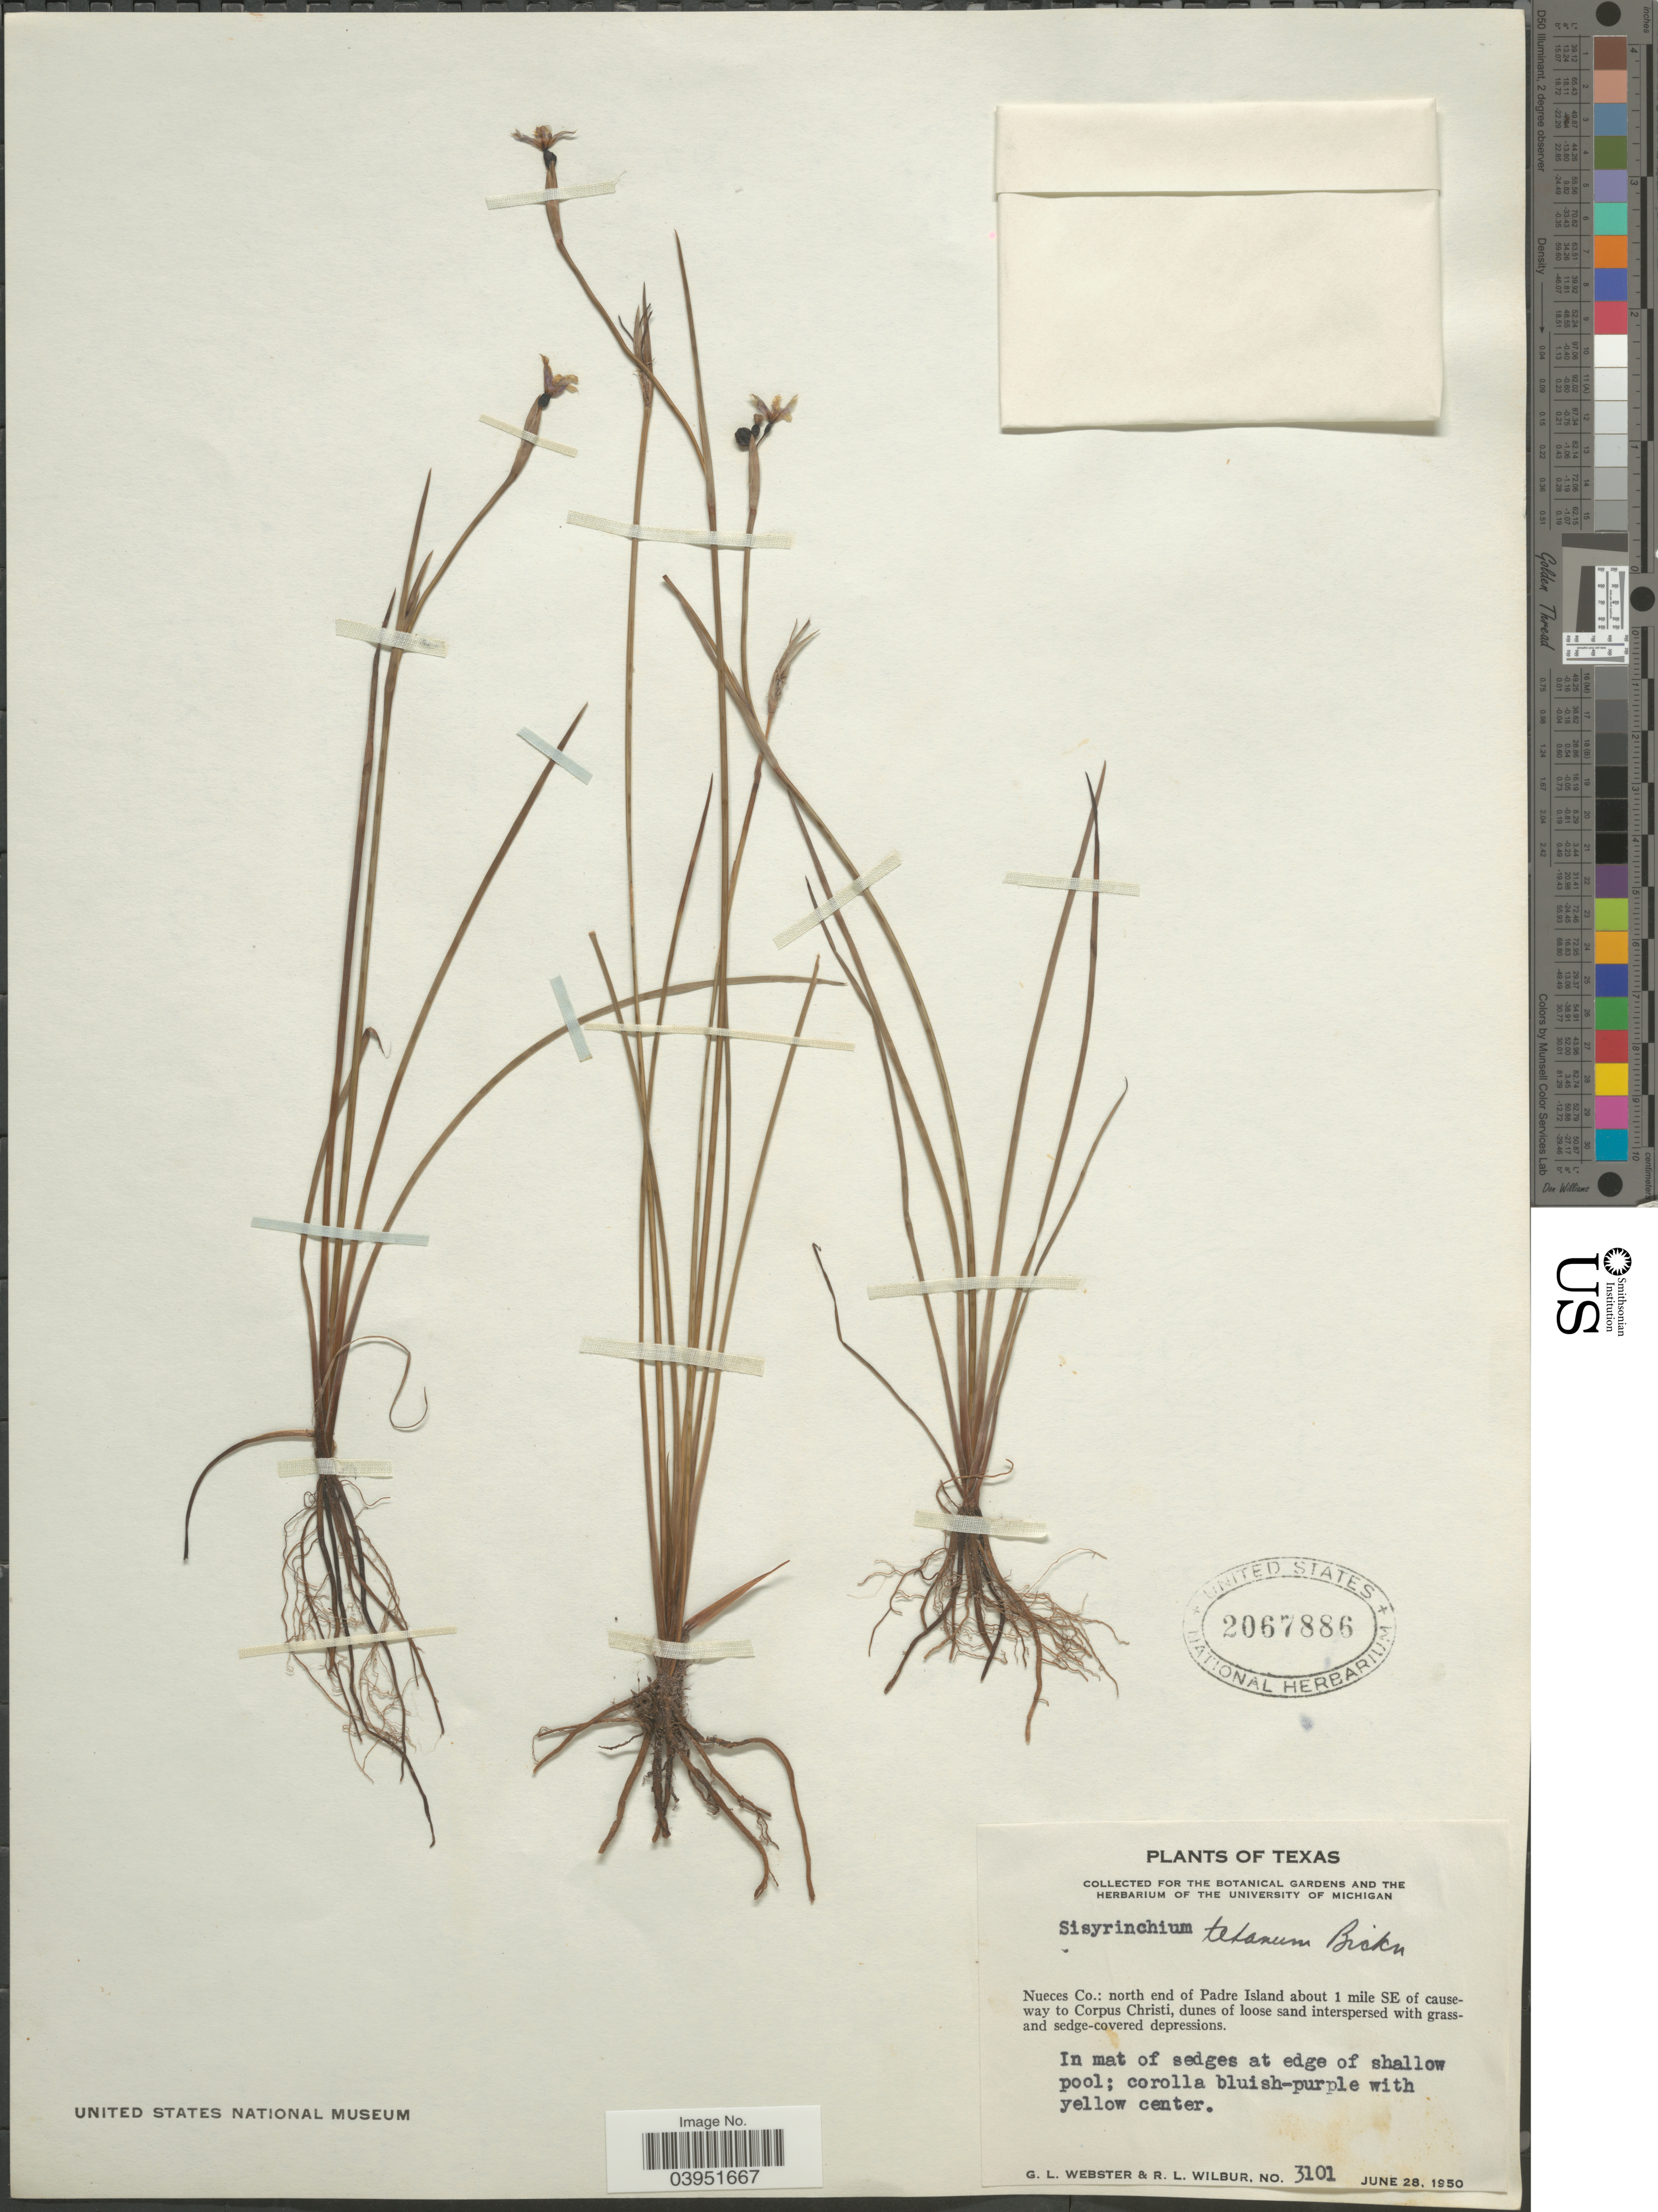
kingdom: Plantae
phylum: Tracheophyta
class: Liliopsida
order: Asparagales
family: Iridaceae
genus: Sisyrinchium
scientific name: Sisyrinchium texanum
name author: E.P. Bicknell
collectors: G. L. Webster & R. L. Wilbur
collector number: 3101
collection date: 1950-06-28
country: United States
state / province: Texas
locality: Nueces Co.: north end of Padre Island about 1 mile SE of causeway to Corpus Christi.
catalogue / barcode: US 2067886